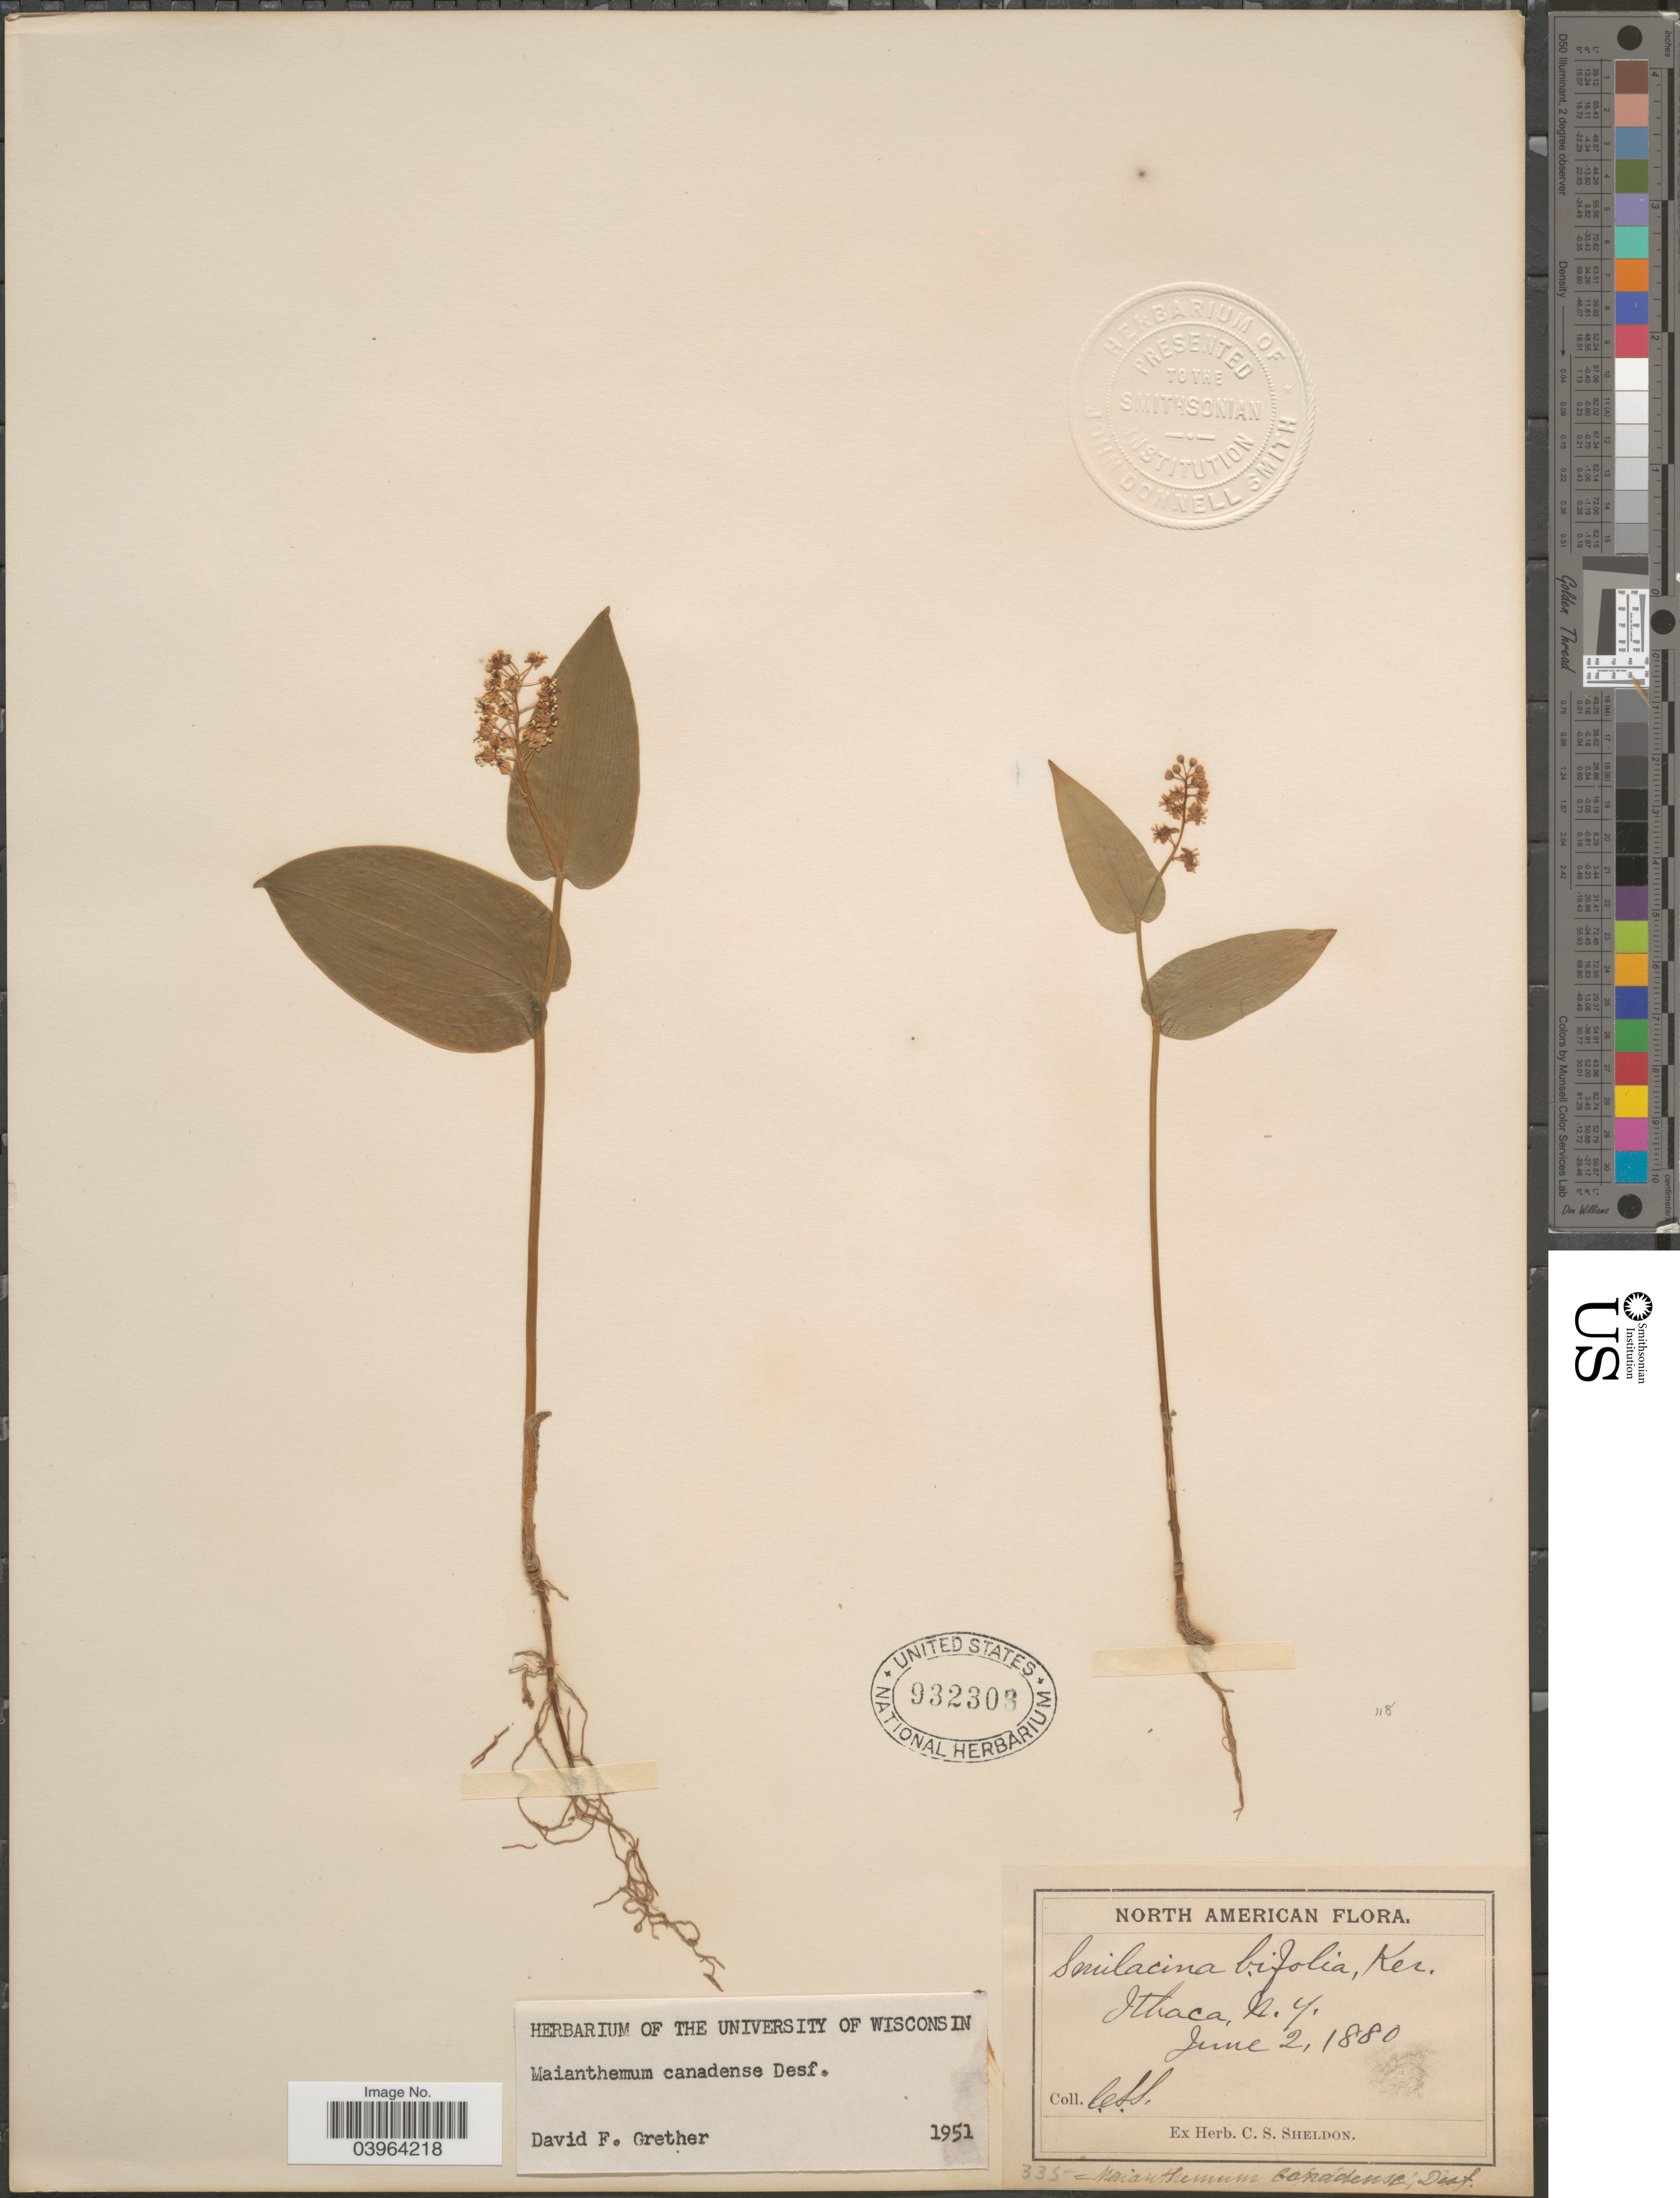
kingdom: Plantae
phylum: Tracheophyta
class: Liliopsida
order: Asparagales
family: Asparagaceae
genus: Maianthemum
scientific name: Maianthemum canadense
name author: Desf.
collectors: C. S. Sheldon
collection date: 1880-06-02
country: United States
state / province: New York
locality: Ithaca.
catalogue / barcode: US 932303